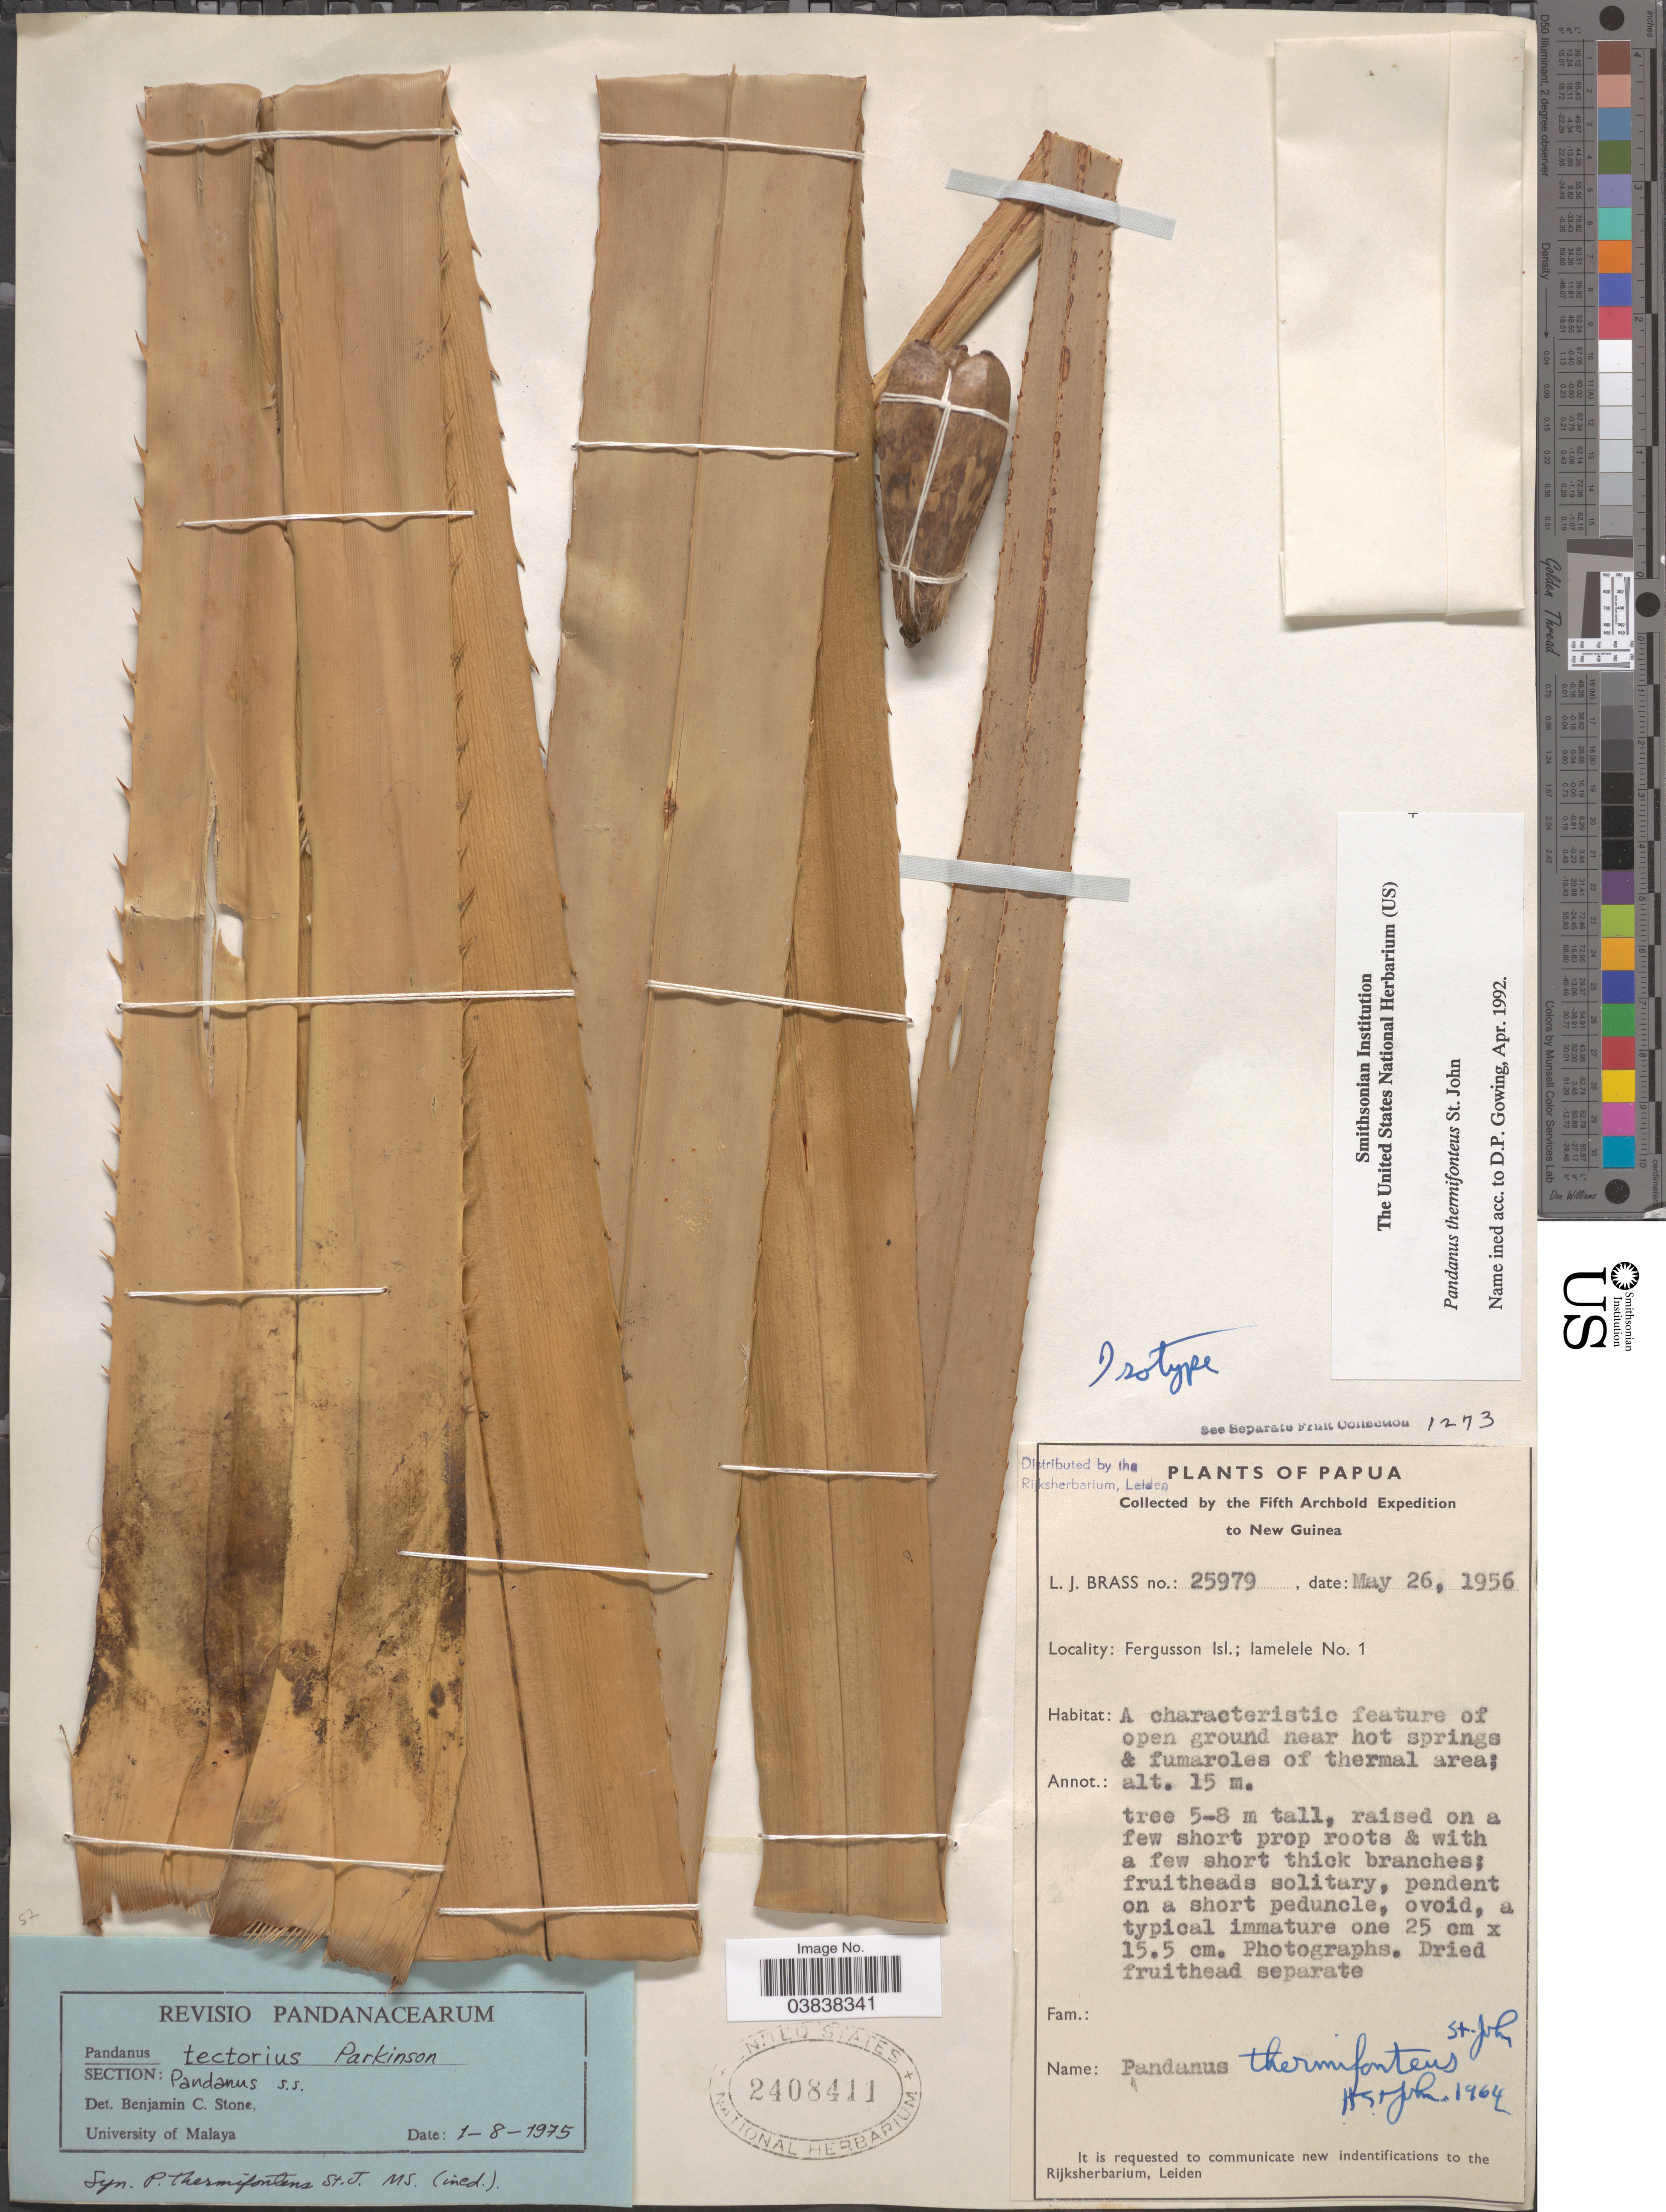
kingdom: Plantae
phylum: Tracheophyta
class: Liliopsida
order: Pandanales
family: Pandanaceae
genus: Pandanus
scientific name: Pandanus tectorius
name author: Parkinson ex DuRoi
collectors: L. J. Brass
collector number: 25979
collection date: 1956-05-26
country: Papua New Guinea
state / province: Milne Bay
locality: Papua. New Guinea. Fergusson Isl., Iamelele No. 1.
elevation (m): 15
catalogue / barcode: US 2408411